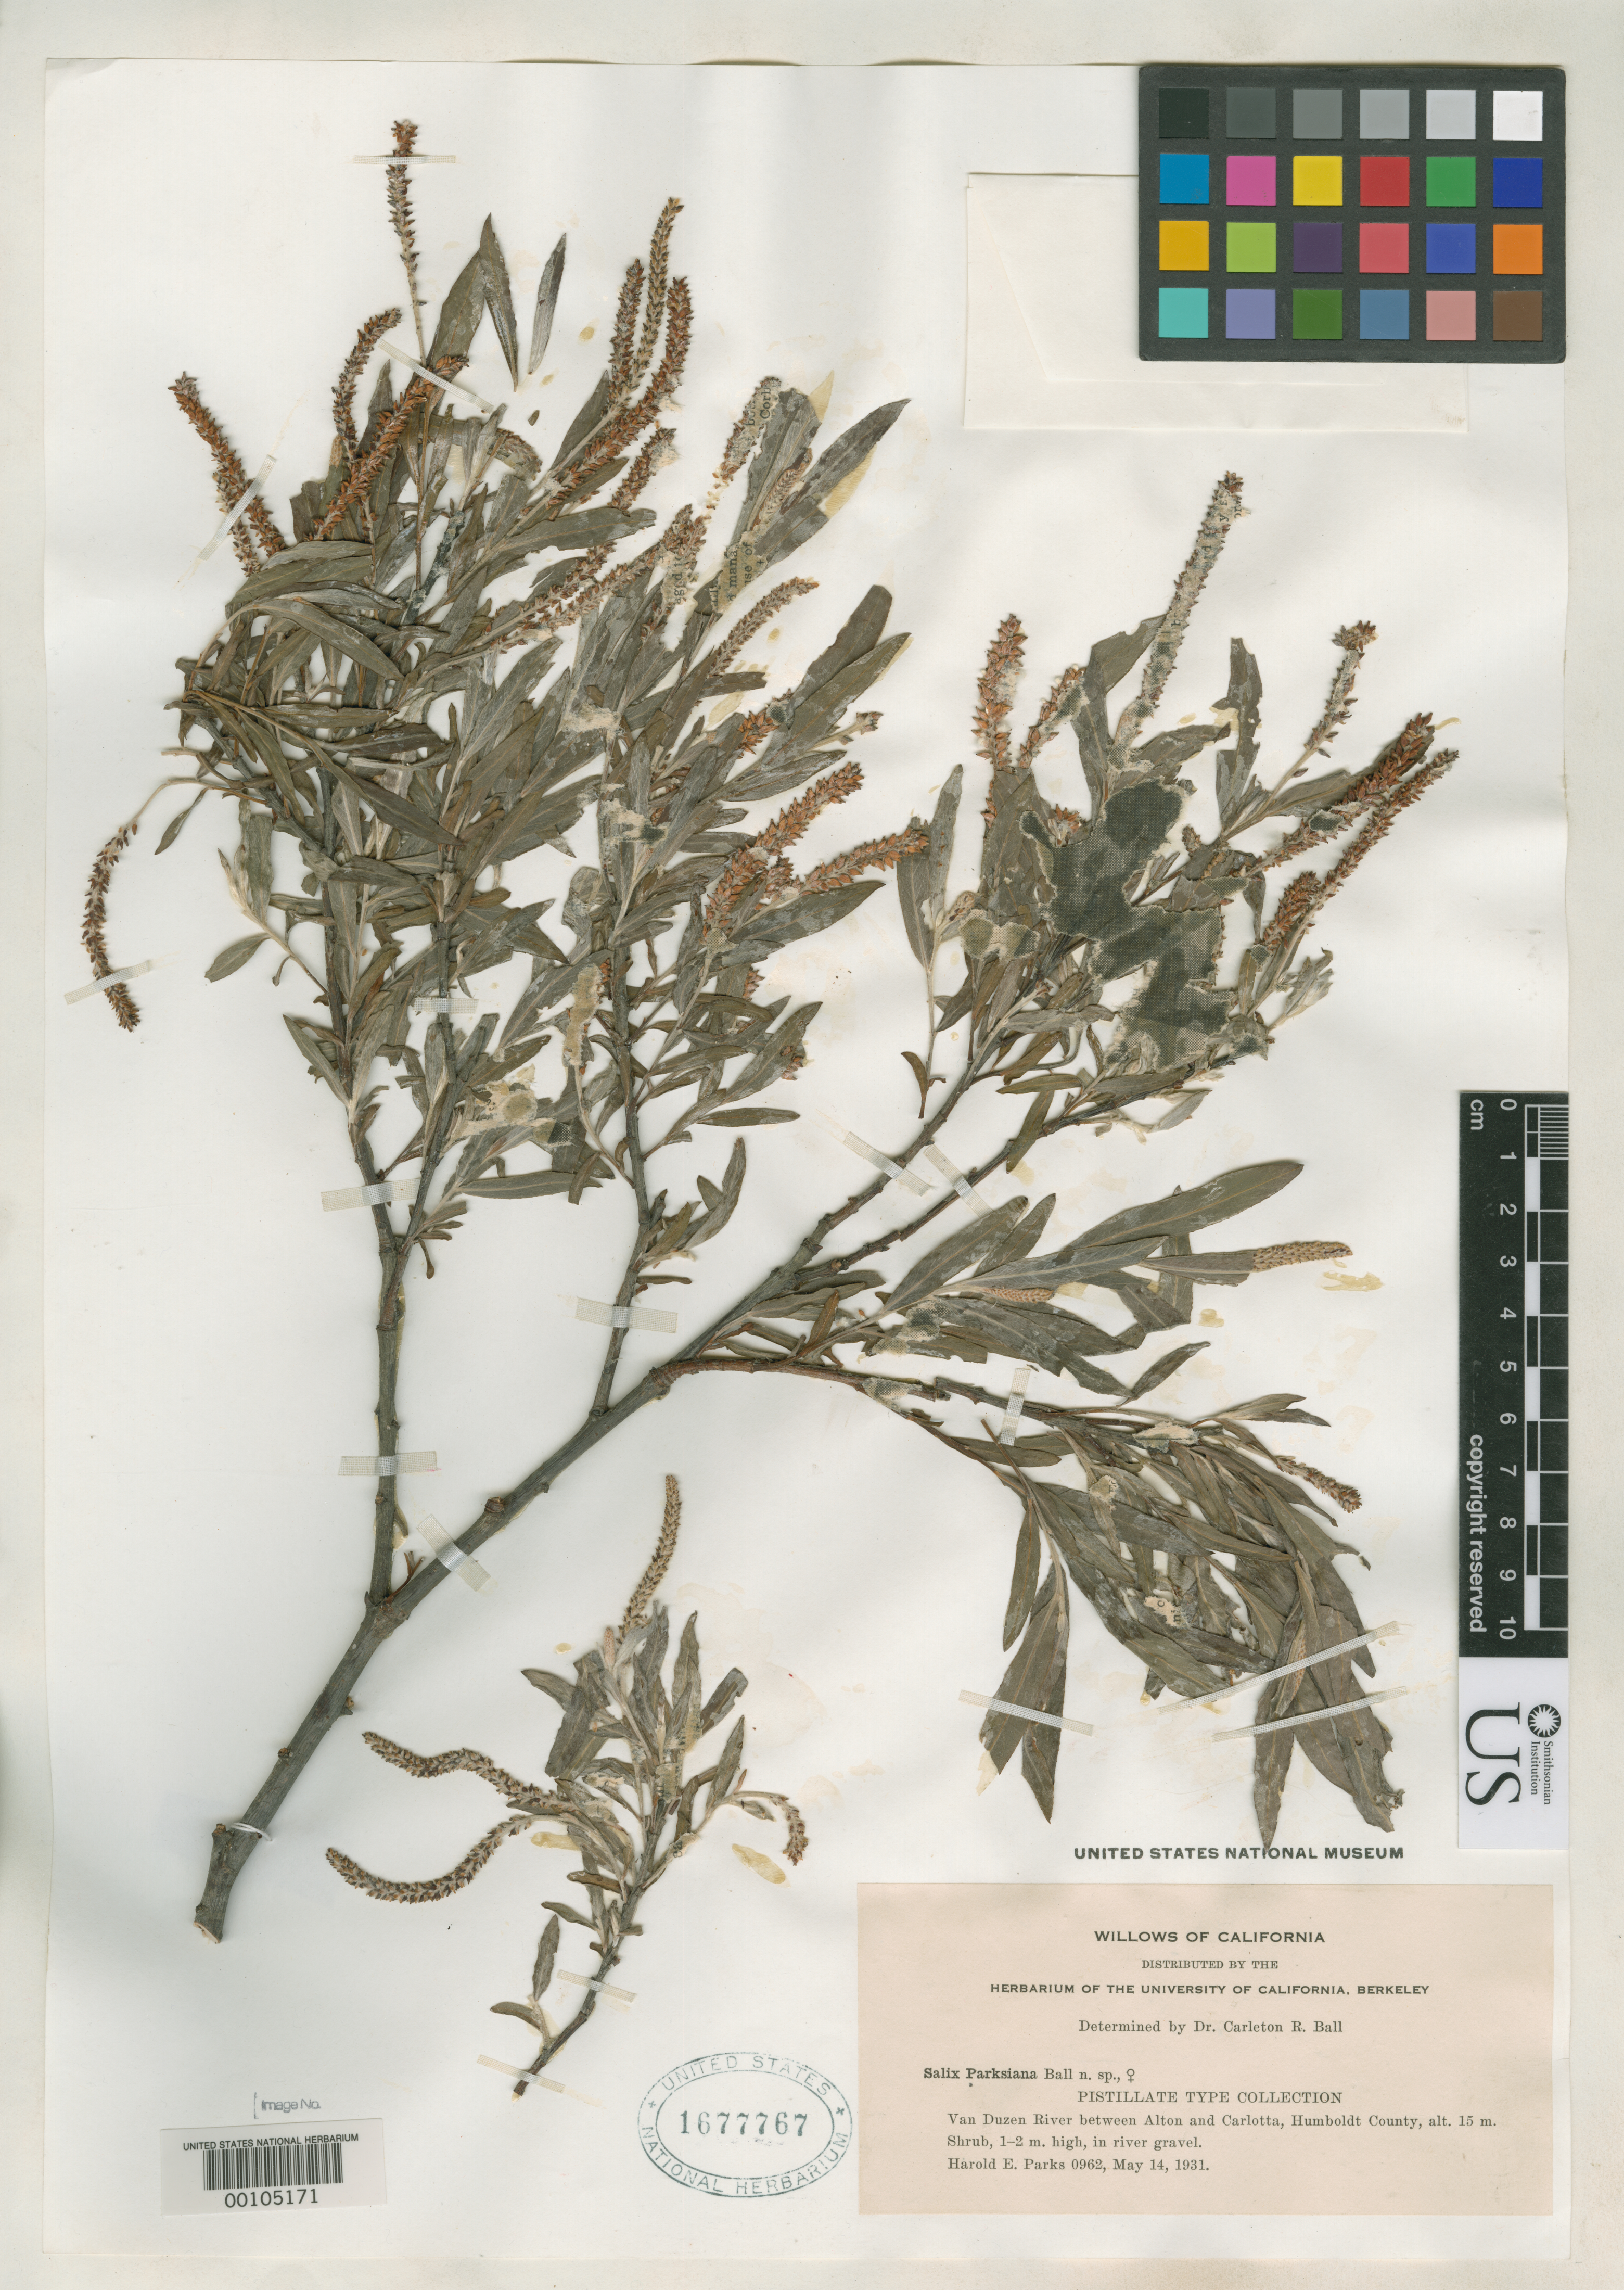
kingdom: Plantae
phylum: Tracheophyta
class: Magnoliopsida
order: Malpighiales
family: Salicaceae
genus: Salix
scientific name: Salix parksiana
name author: C.R. Ball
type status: Syntype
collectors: H. E. Parks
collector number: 0962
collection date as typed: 14 May 1931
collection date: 1931-05-14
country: United States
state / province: California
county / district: Del Norte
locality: Smith River at Roosevelt Highway bridge.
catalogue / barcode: US 1677767